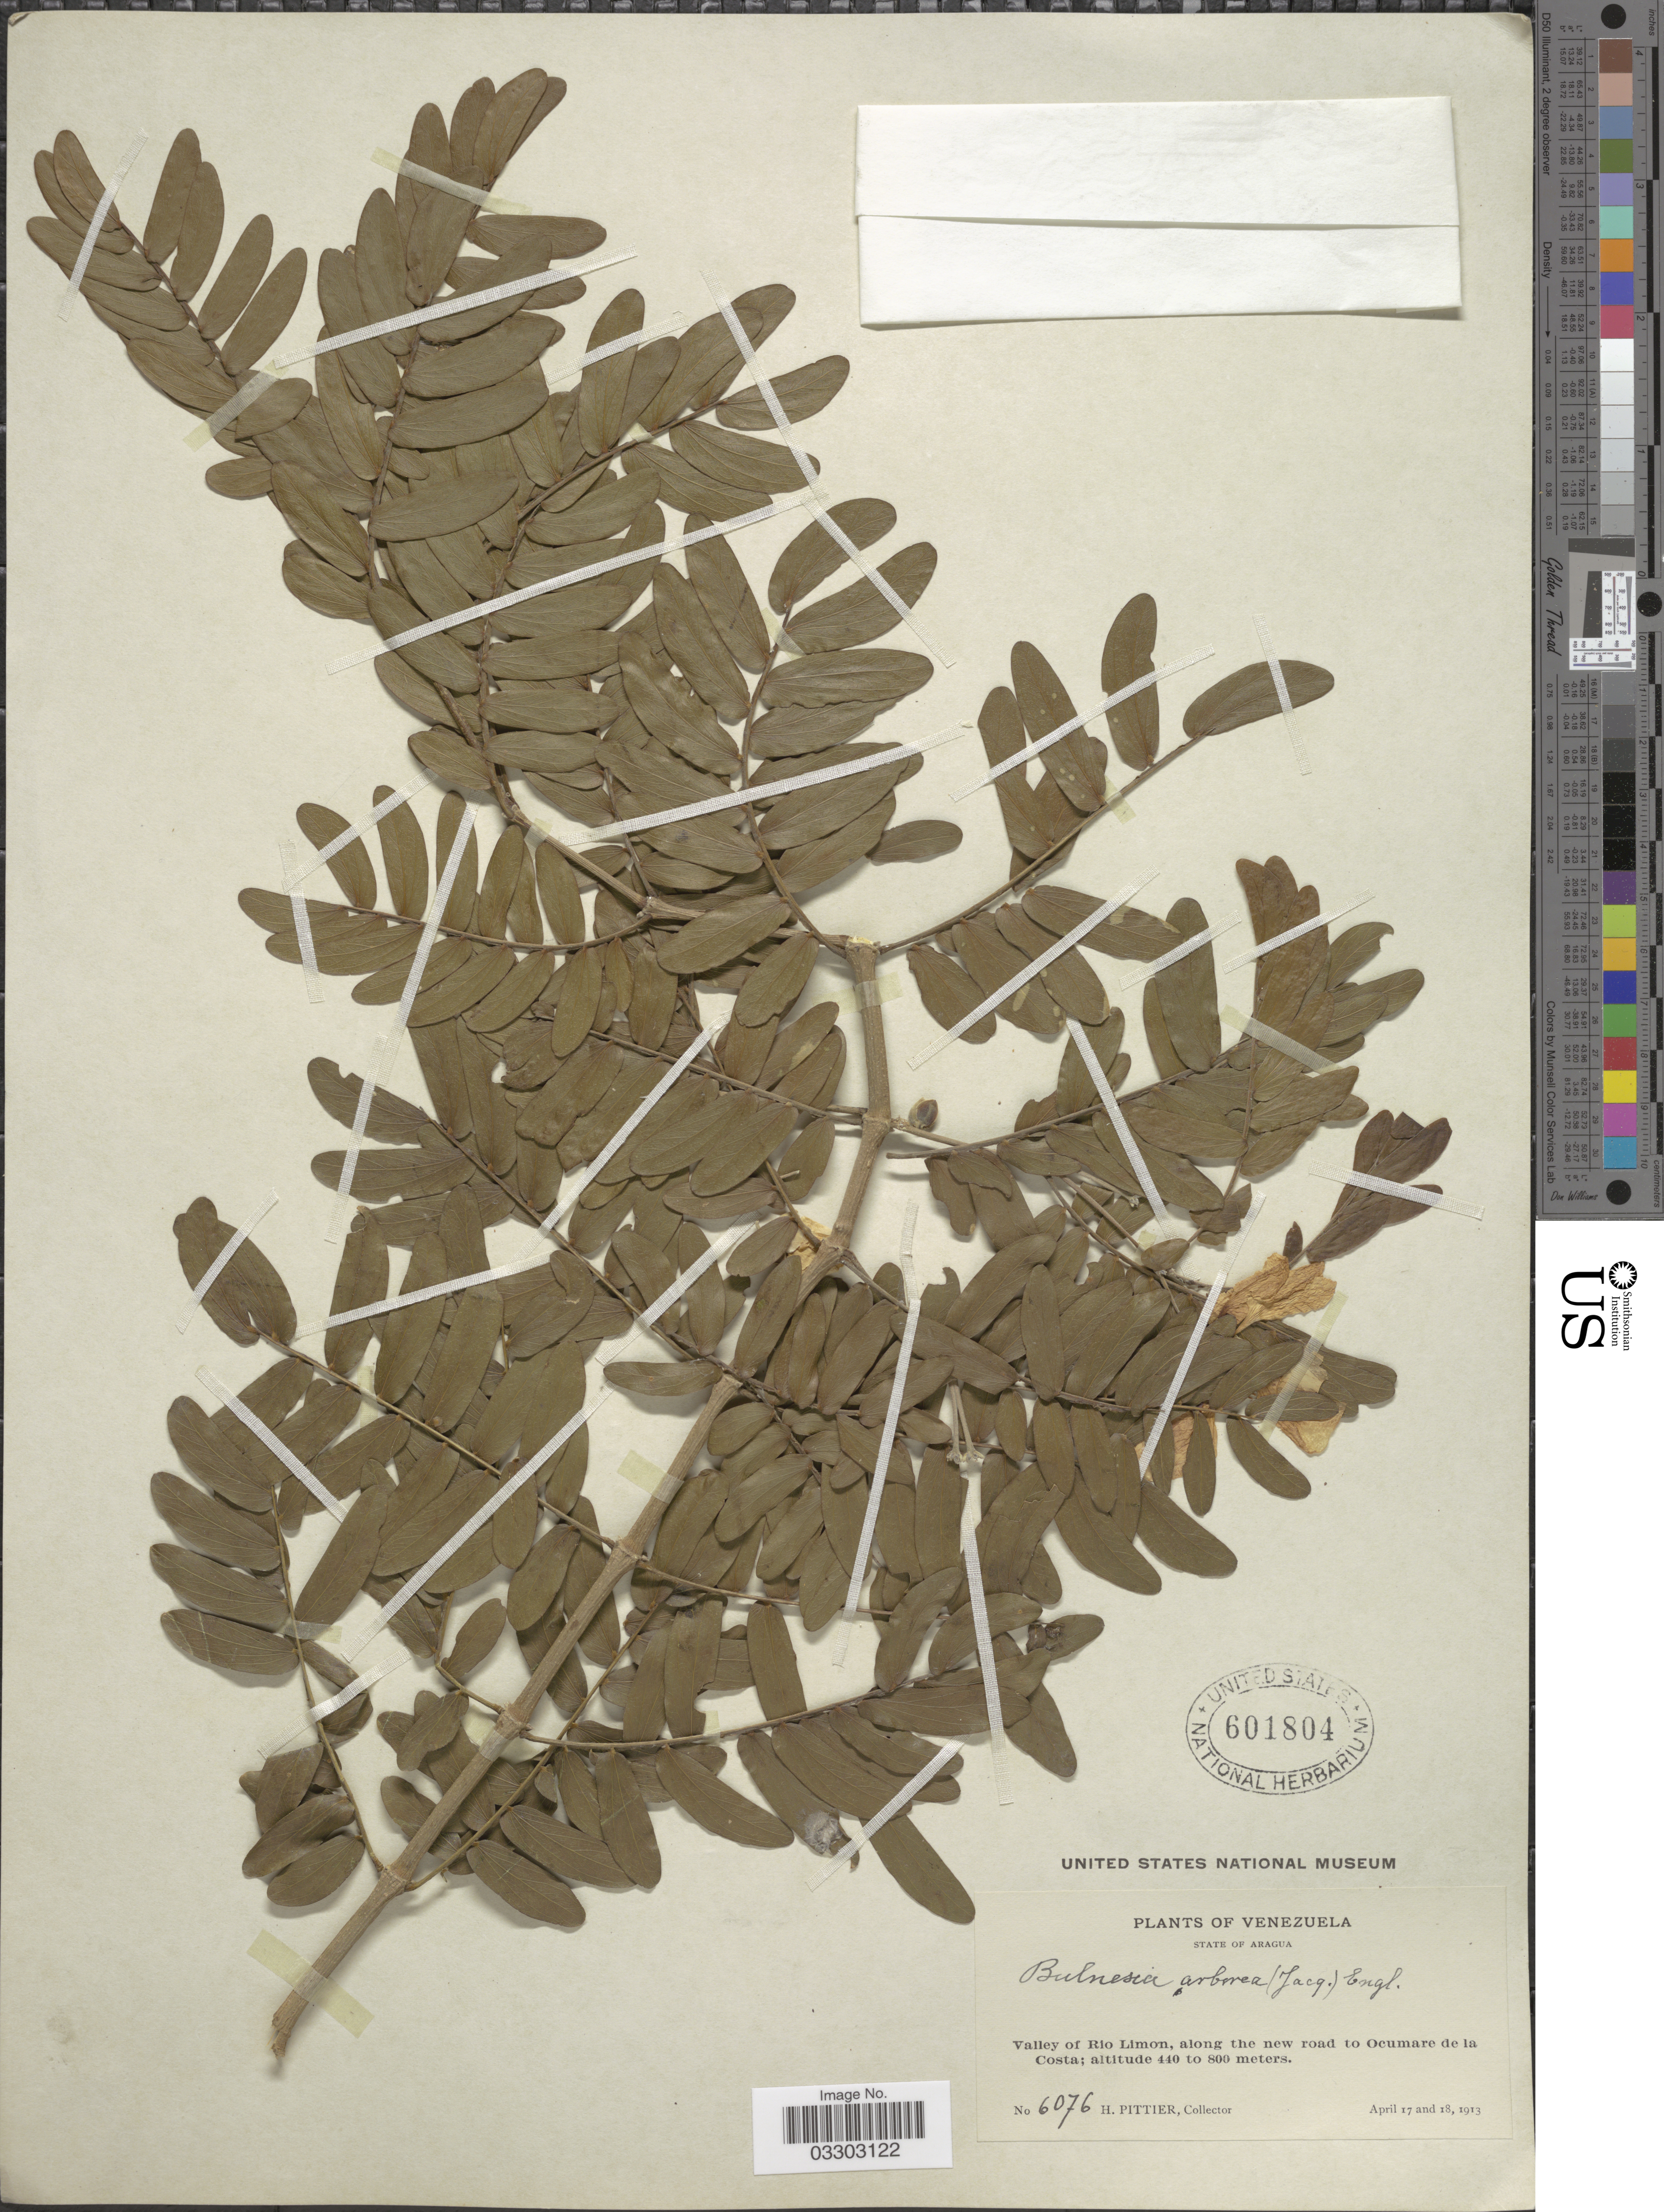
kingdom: Plantae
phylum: Tracheophyta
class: Magnoliopsida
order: Zygophyllales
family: Zygophyllaceae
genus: Gonopterodendron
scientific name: Gonopterodendron arboreum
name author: (Jacq.) Godoy-Bürki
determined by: U.S. National Herbarium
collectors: H. F. Pittier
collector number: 6076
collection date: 1913-04-17/1913-04-18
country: Venezuela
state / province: Aragua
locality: Valley of Rio Limon, along the new road to Ocumare de la Costa.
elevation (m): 440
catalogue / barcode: US 601804